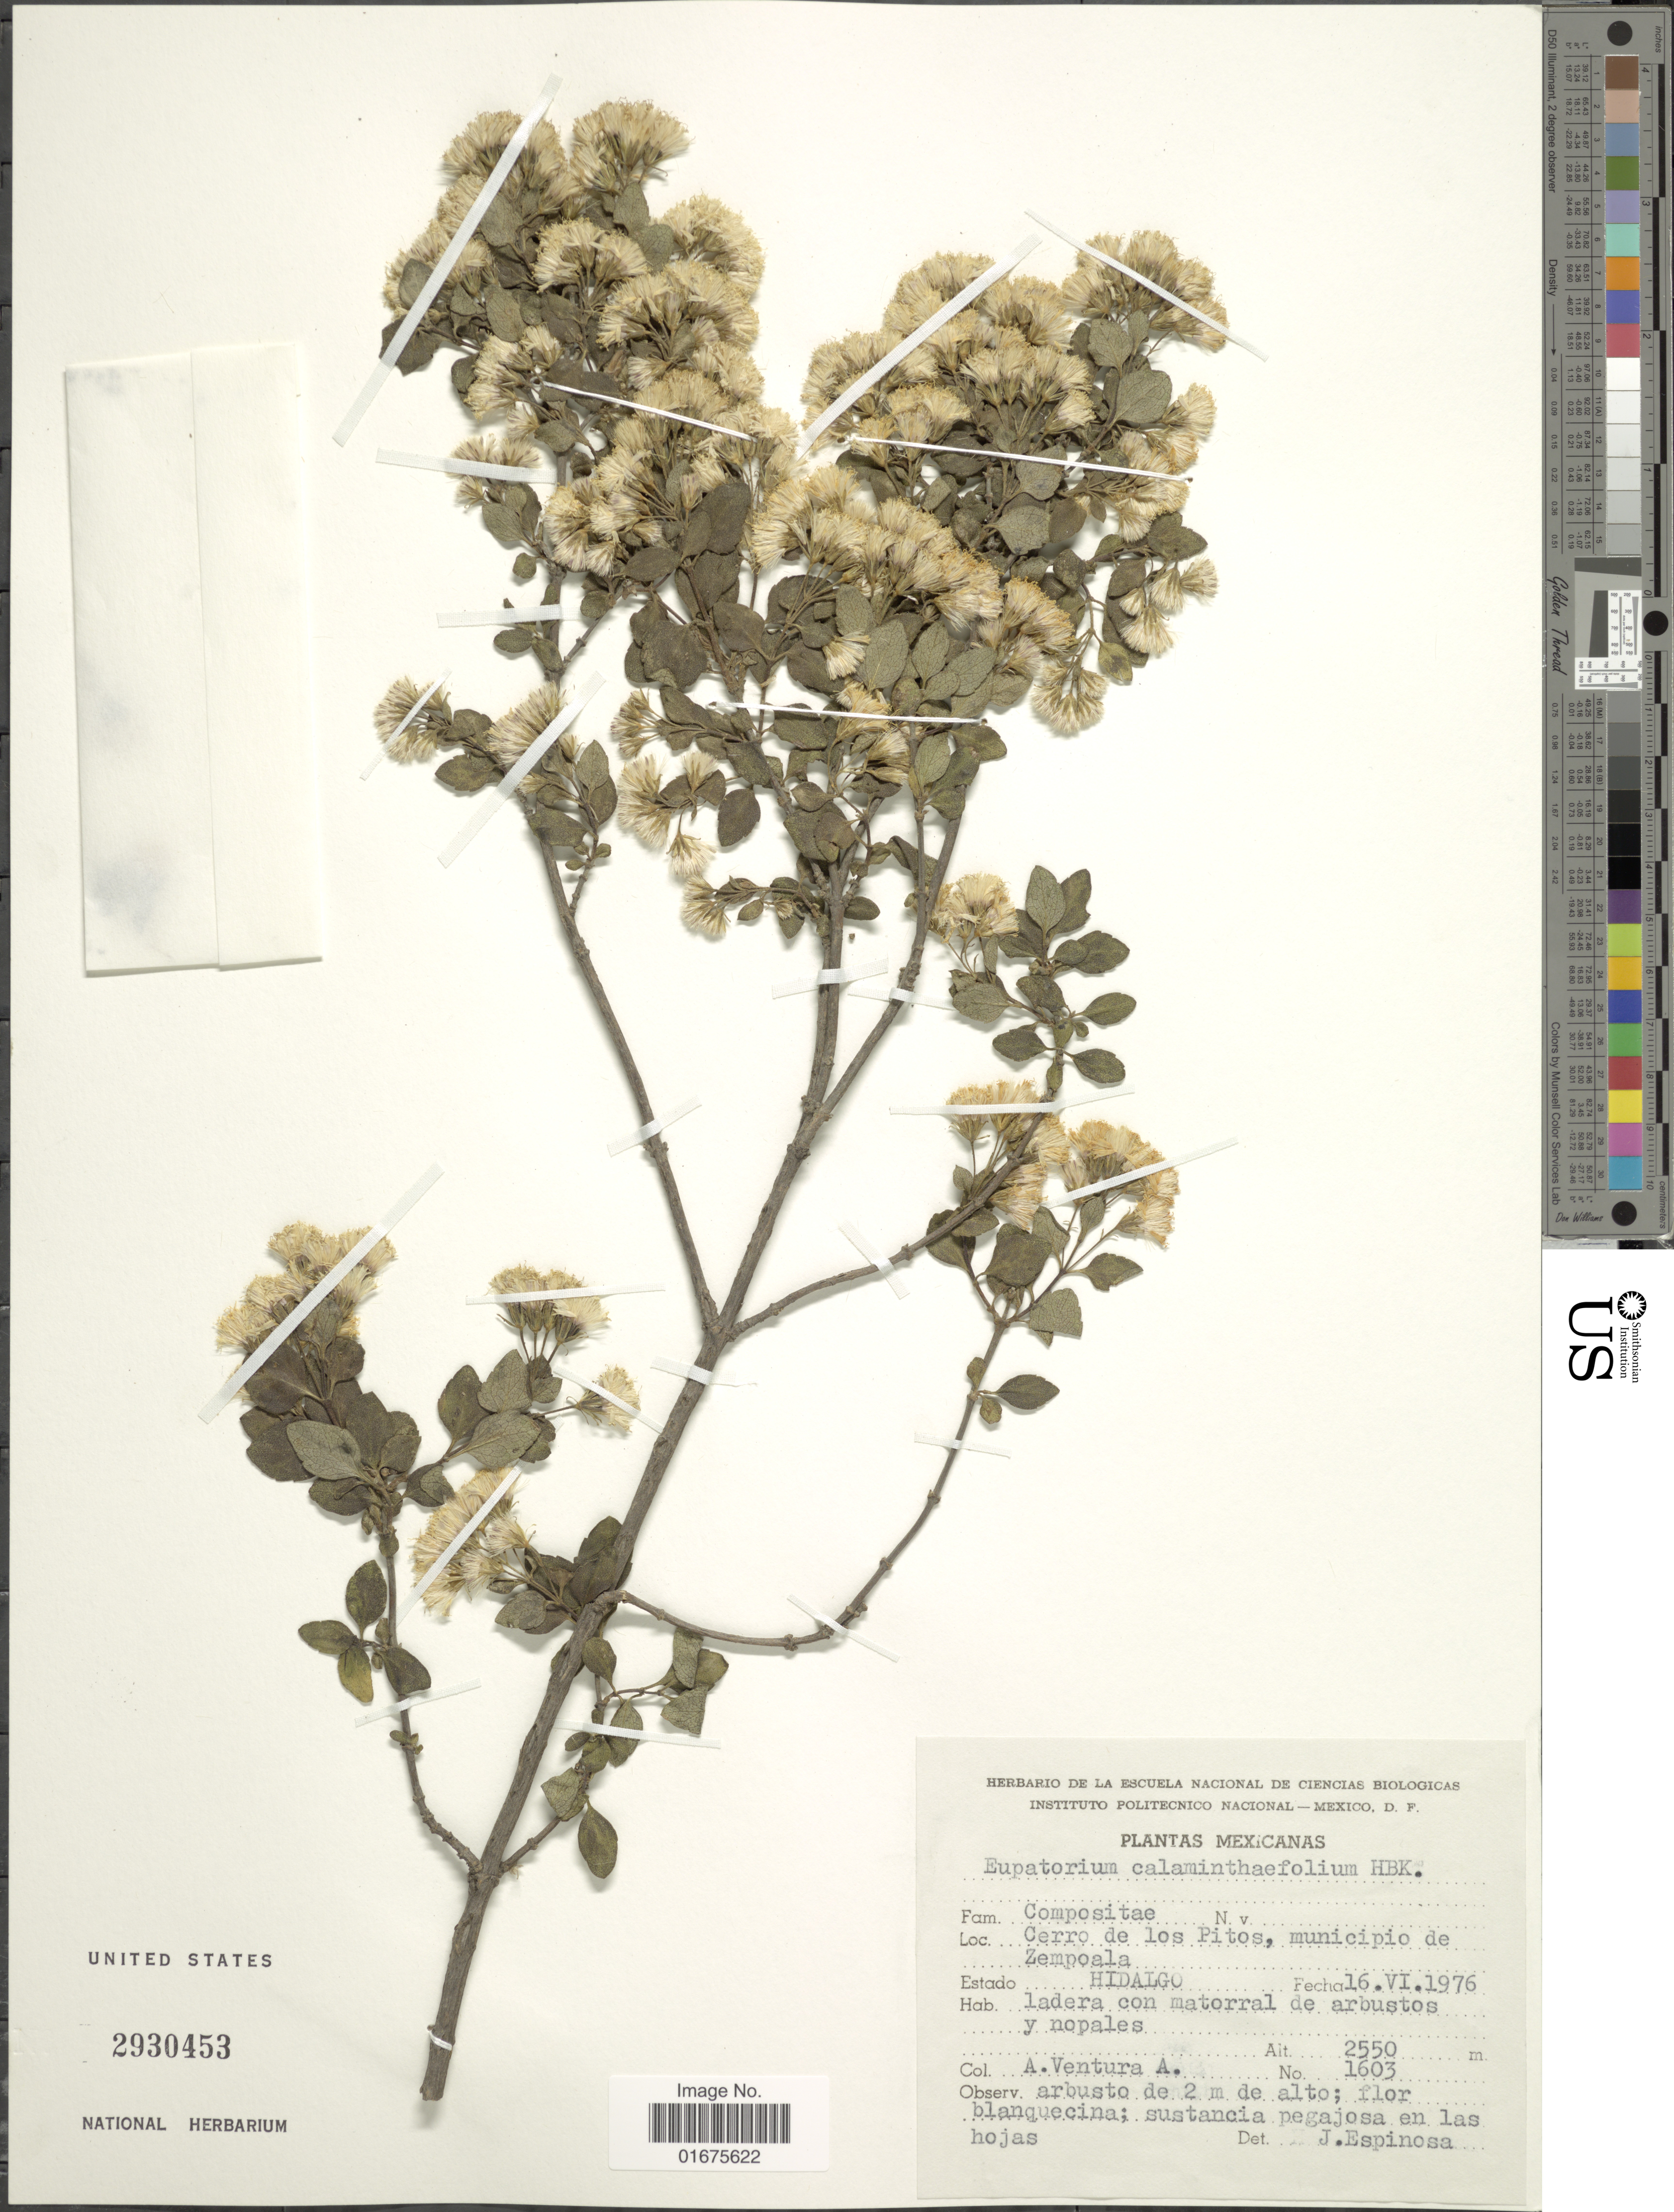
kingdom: Plantae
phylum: Tracheophyta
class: Magnoliopsida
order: Asterales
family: Asteraceae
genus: Ageratina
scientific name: Ageratina calaminthaefolia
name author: (Kunth) R.M. King & H. Rob.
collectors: A. Ventura A.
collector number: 1603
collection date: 1976-06-16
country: Mexico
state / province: Hidalgo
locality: Cerro de los Pitos, muncipio de Zempoala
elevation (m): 2550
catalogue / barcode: US 2930453